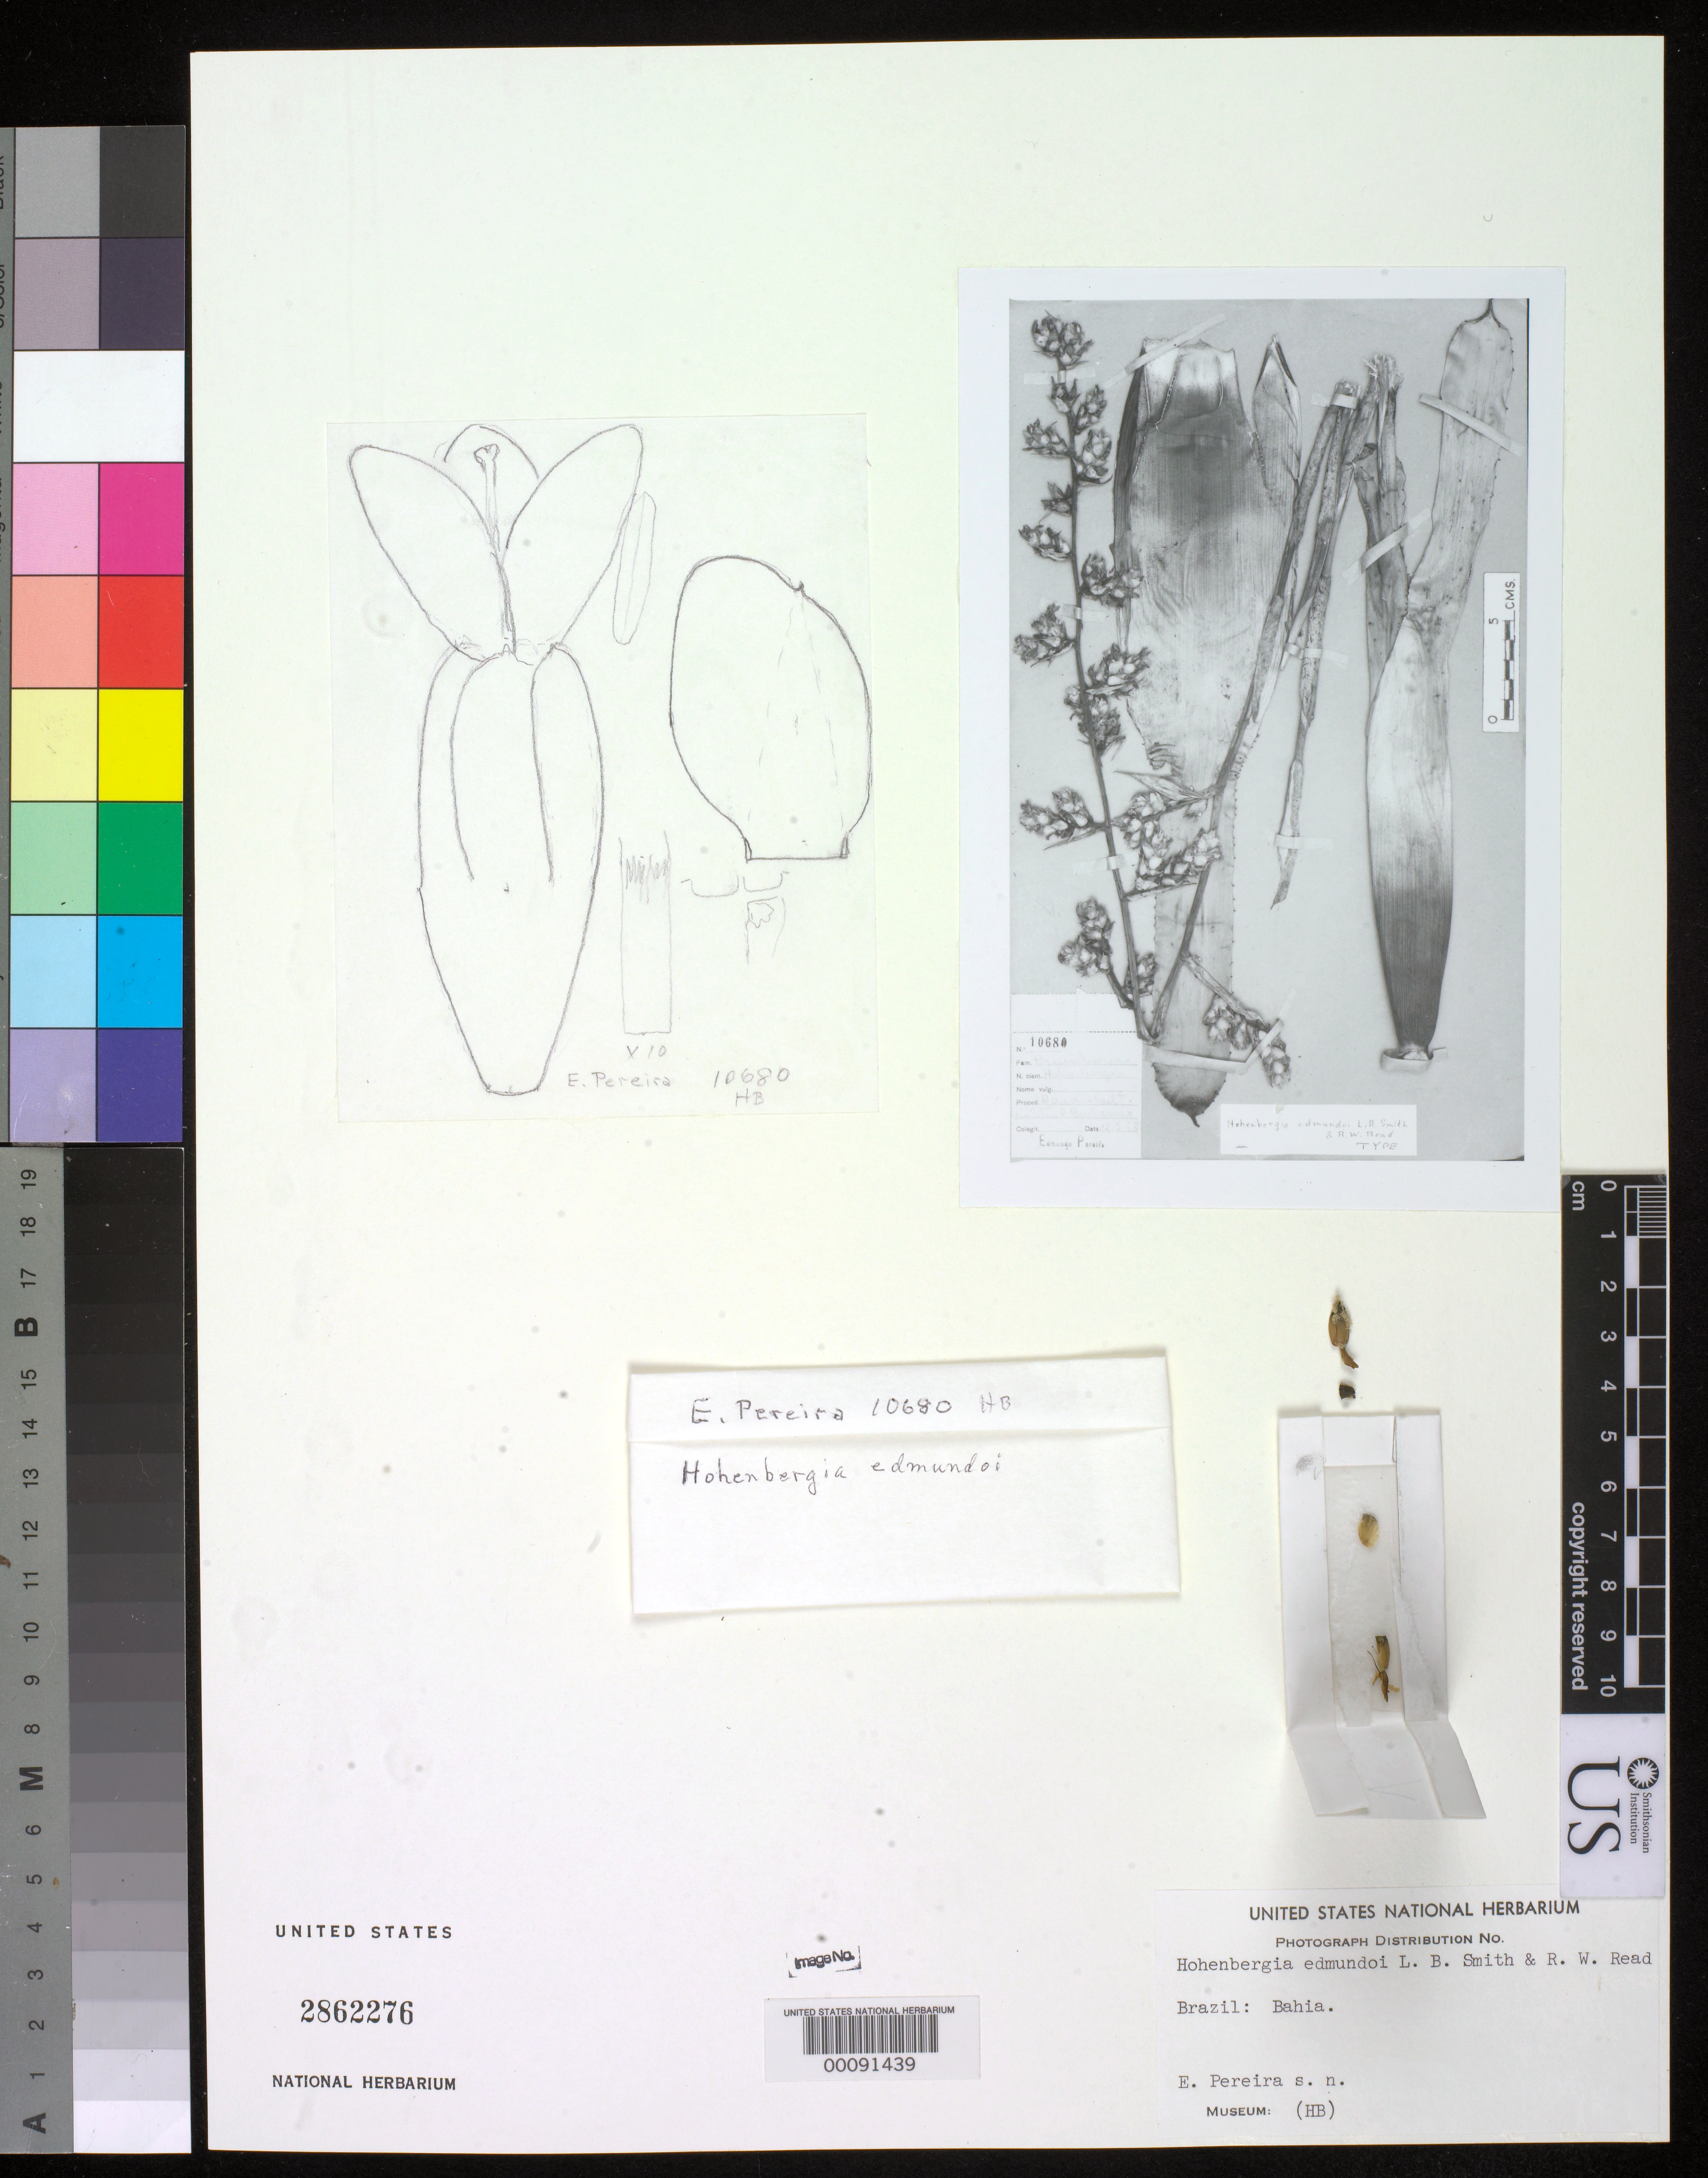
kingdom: Plantae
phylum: Tracheophyta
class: Liliopsida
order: Poales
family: Bromeliaceae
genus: Hohenbergia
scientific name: Hohenbergia edmundoi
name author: L.B. Sm. & Read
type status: Type Fragment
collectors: E. Pereira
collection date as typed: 12 Feb 1968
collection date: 1968-02-12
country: Brazil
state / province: Bahia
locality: North of Esplanda city on road to Jaquera.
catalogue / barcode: US 2862276